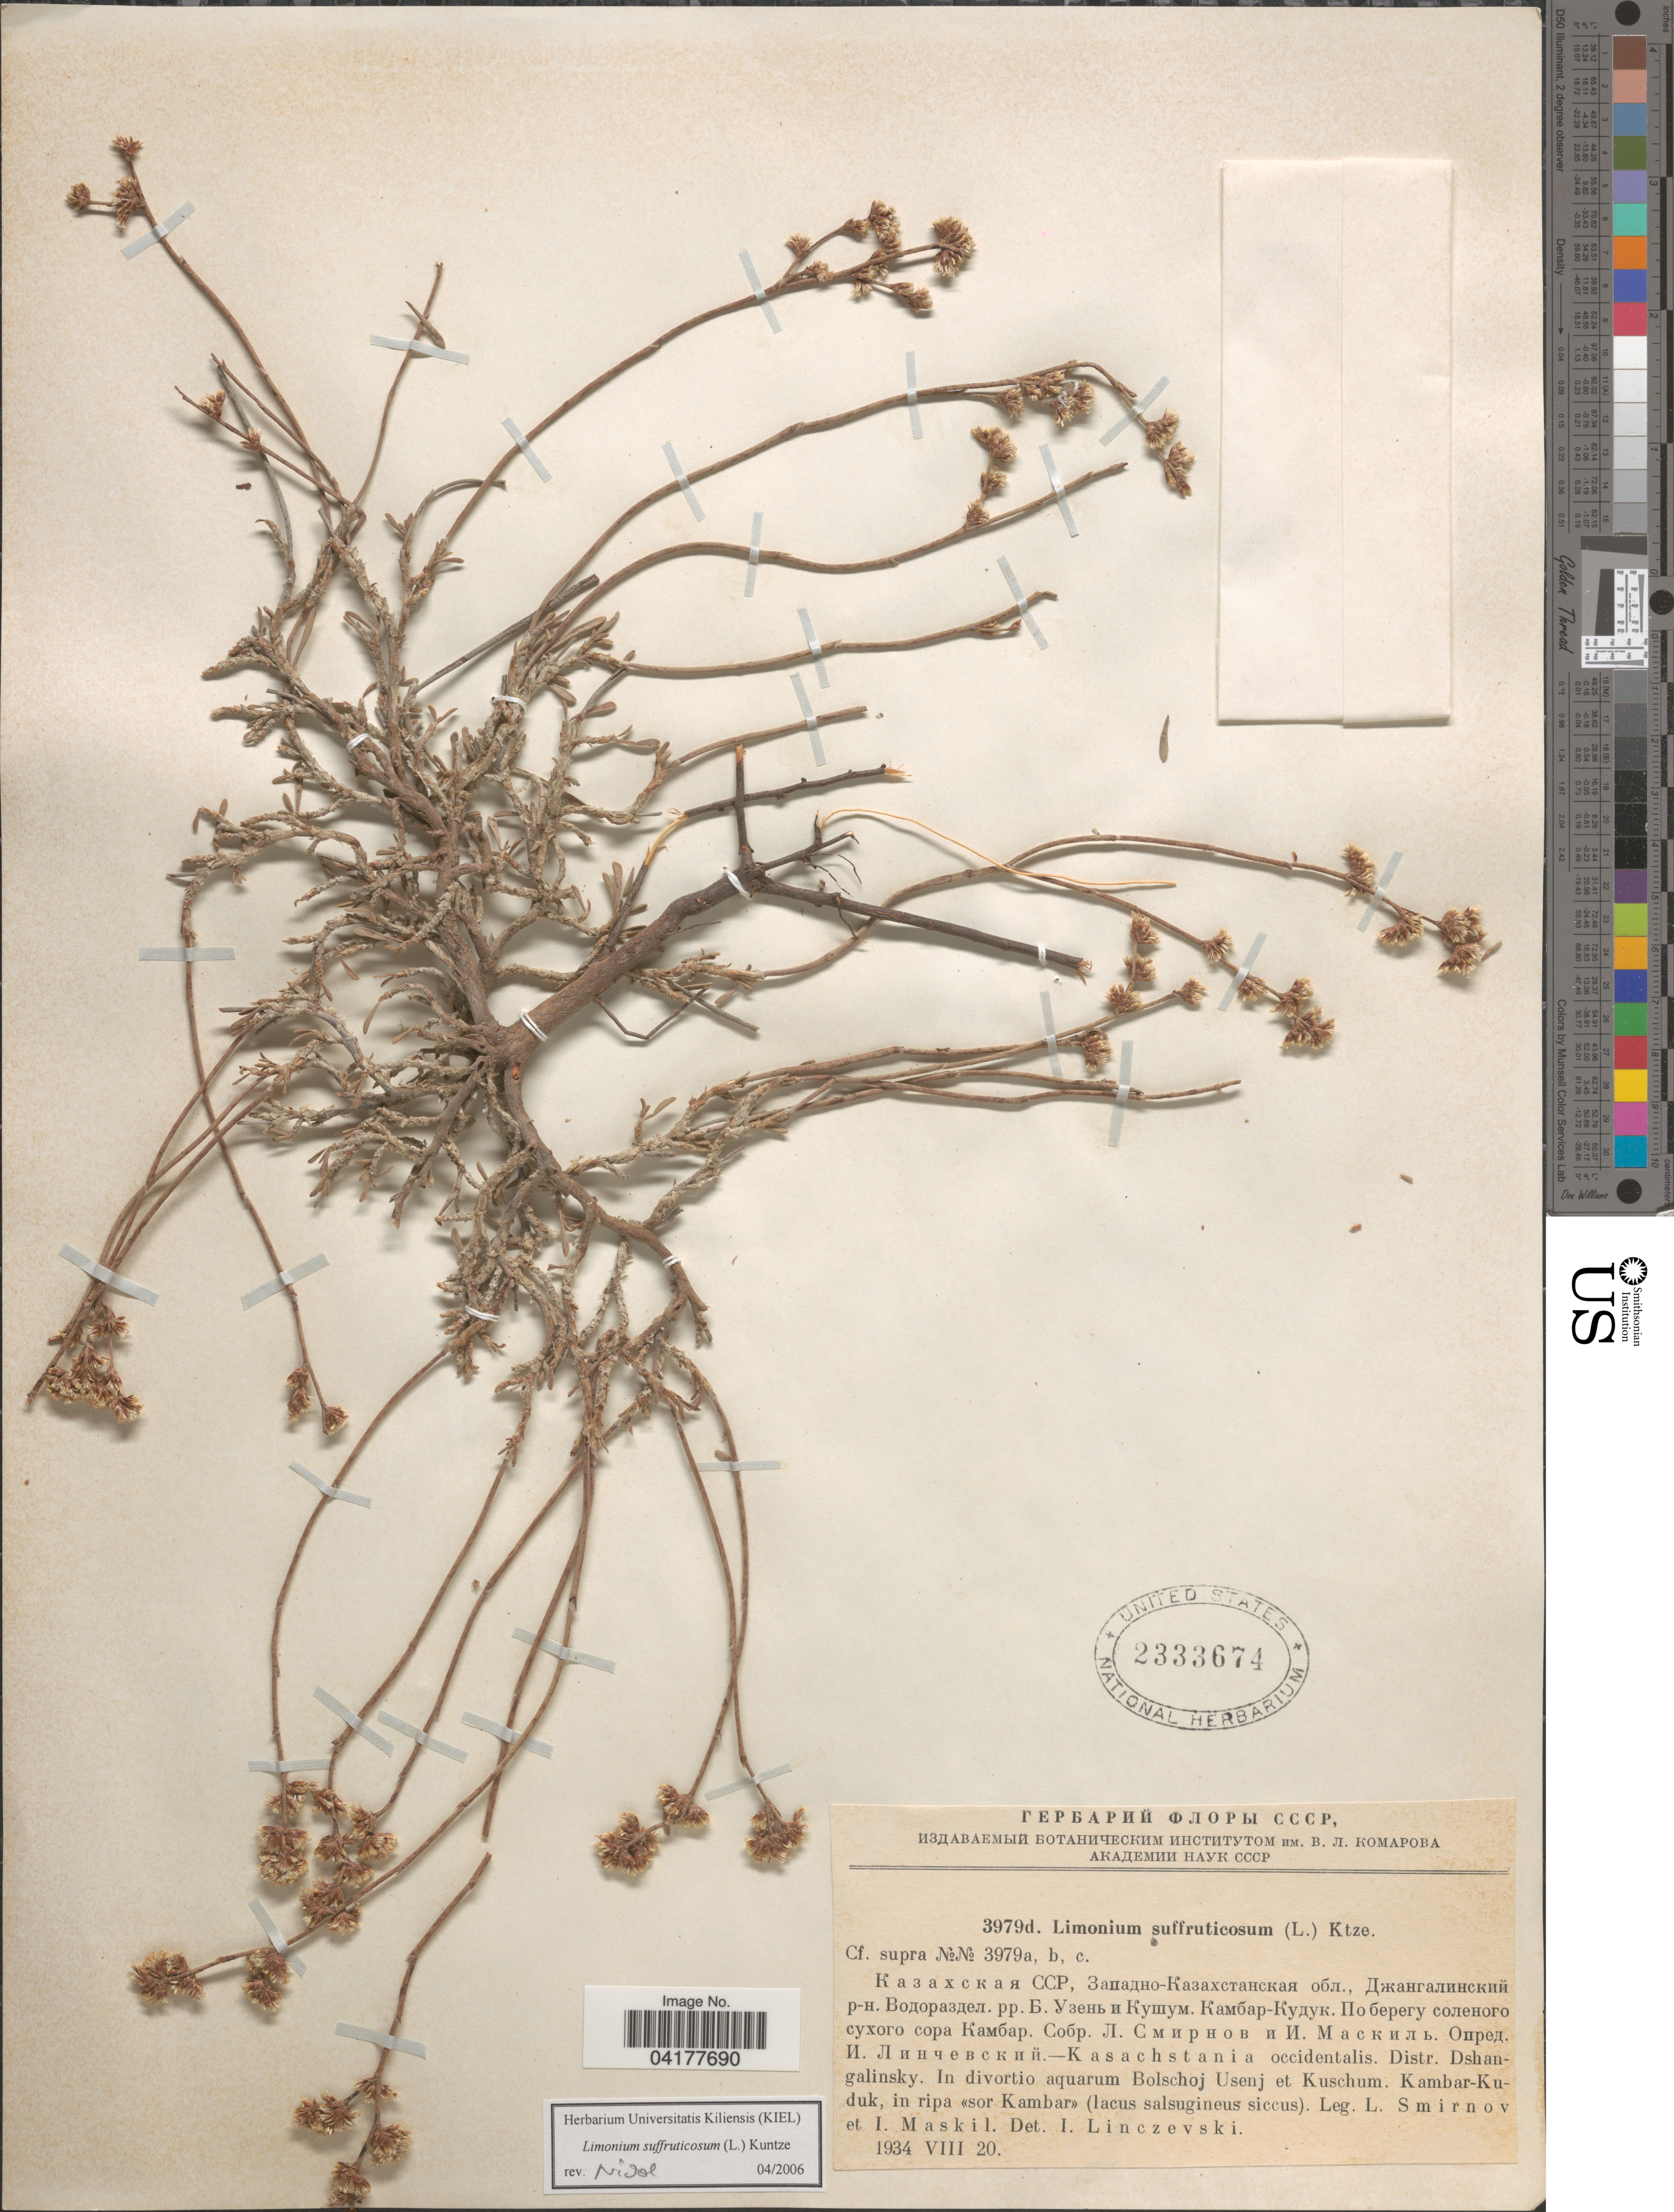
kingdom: Plantae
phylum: Tracheophyta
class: Magnoliopsida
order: Caryophyllales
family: Plumbaginaceae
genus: Limonium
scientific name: Limonium suffruticosum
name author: (L.) Kuntze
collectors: L. Smirnov & I. Maskil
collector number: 3979d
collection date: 1934-08-20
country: Kazakhstan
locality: Kasachstania occidentalis. Distr. Dshangalinsky. In divertio aquarum Bolschoj Usenj et Kuschum. Kambar-Kuduk, in ripa «sor Kambar» (lacus salsugineus siccus).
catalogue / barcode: US 2333674